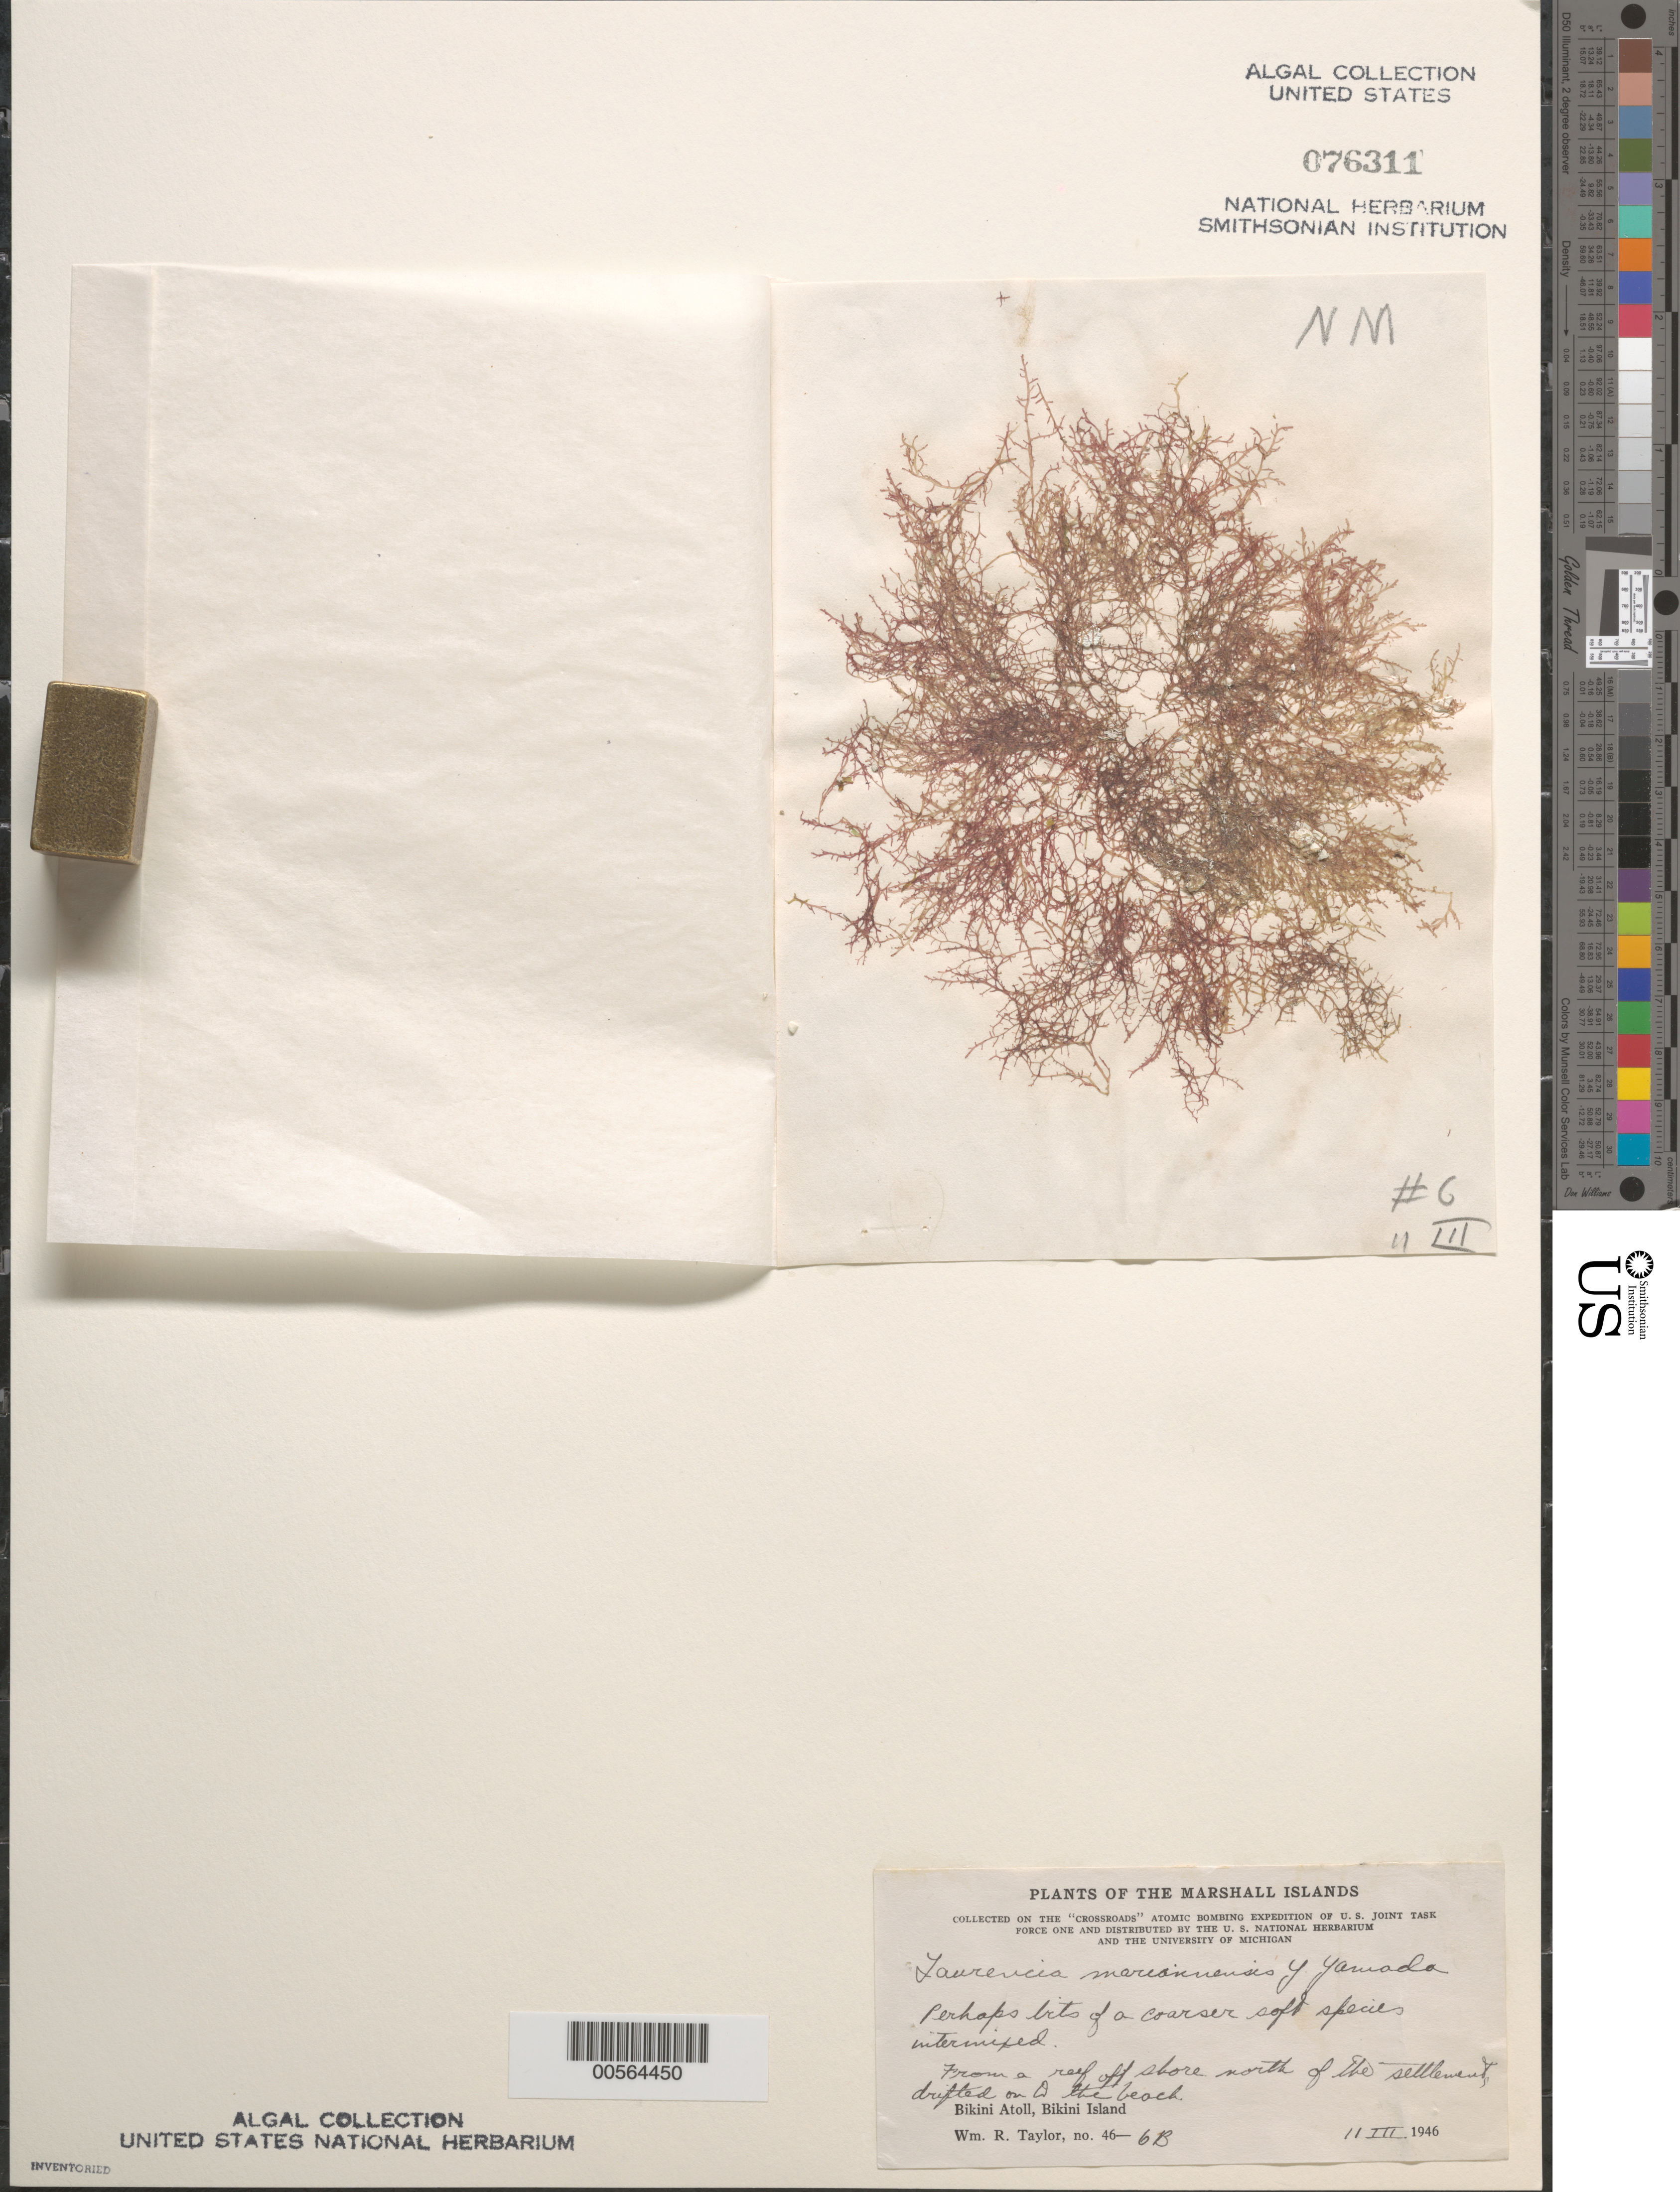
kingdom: Plantae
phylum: Rhodophyta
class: Florideophyceae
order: Ceramiales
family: Rhodomelaceae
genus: Laurencia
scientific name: Laurencia mariannensis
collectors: W. R. Taylor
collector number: WRT 46-6b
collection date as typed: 11. III. 1946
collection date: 1946-03-11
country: Marshall Islands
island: Bikini Atoll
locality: Bikini Islet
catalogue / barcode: US 76311